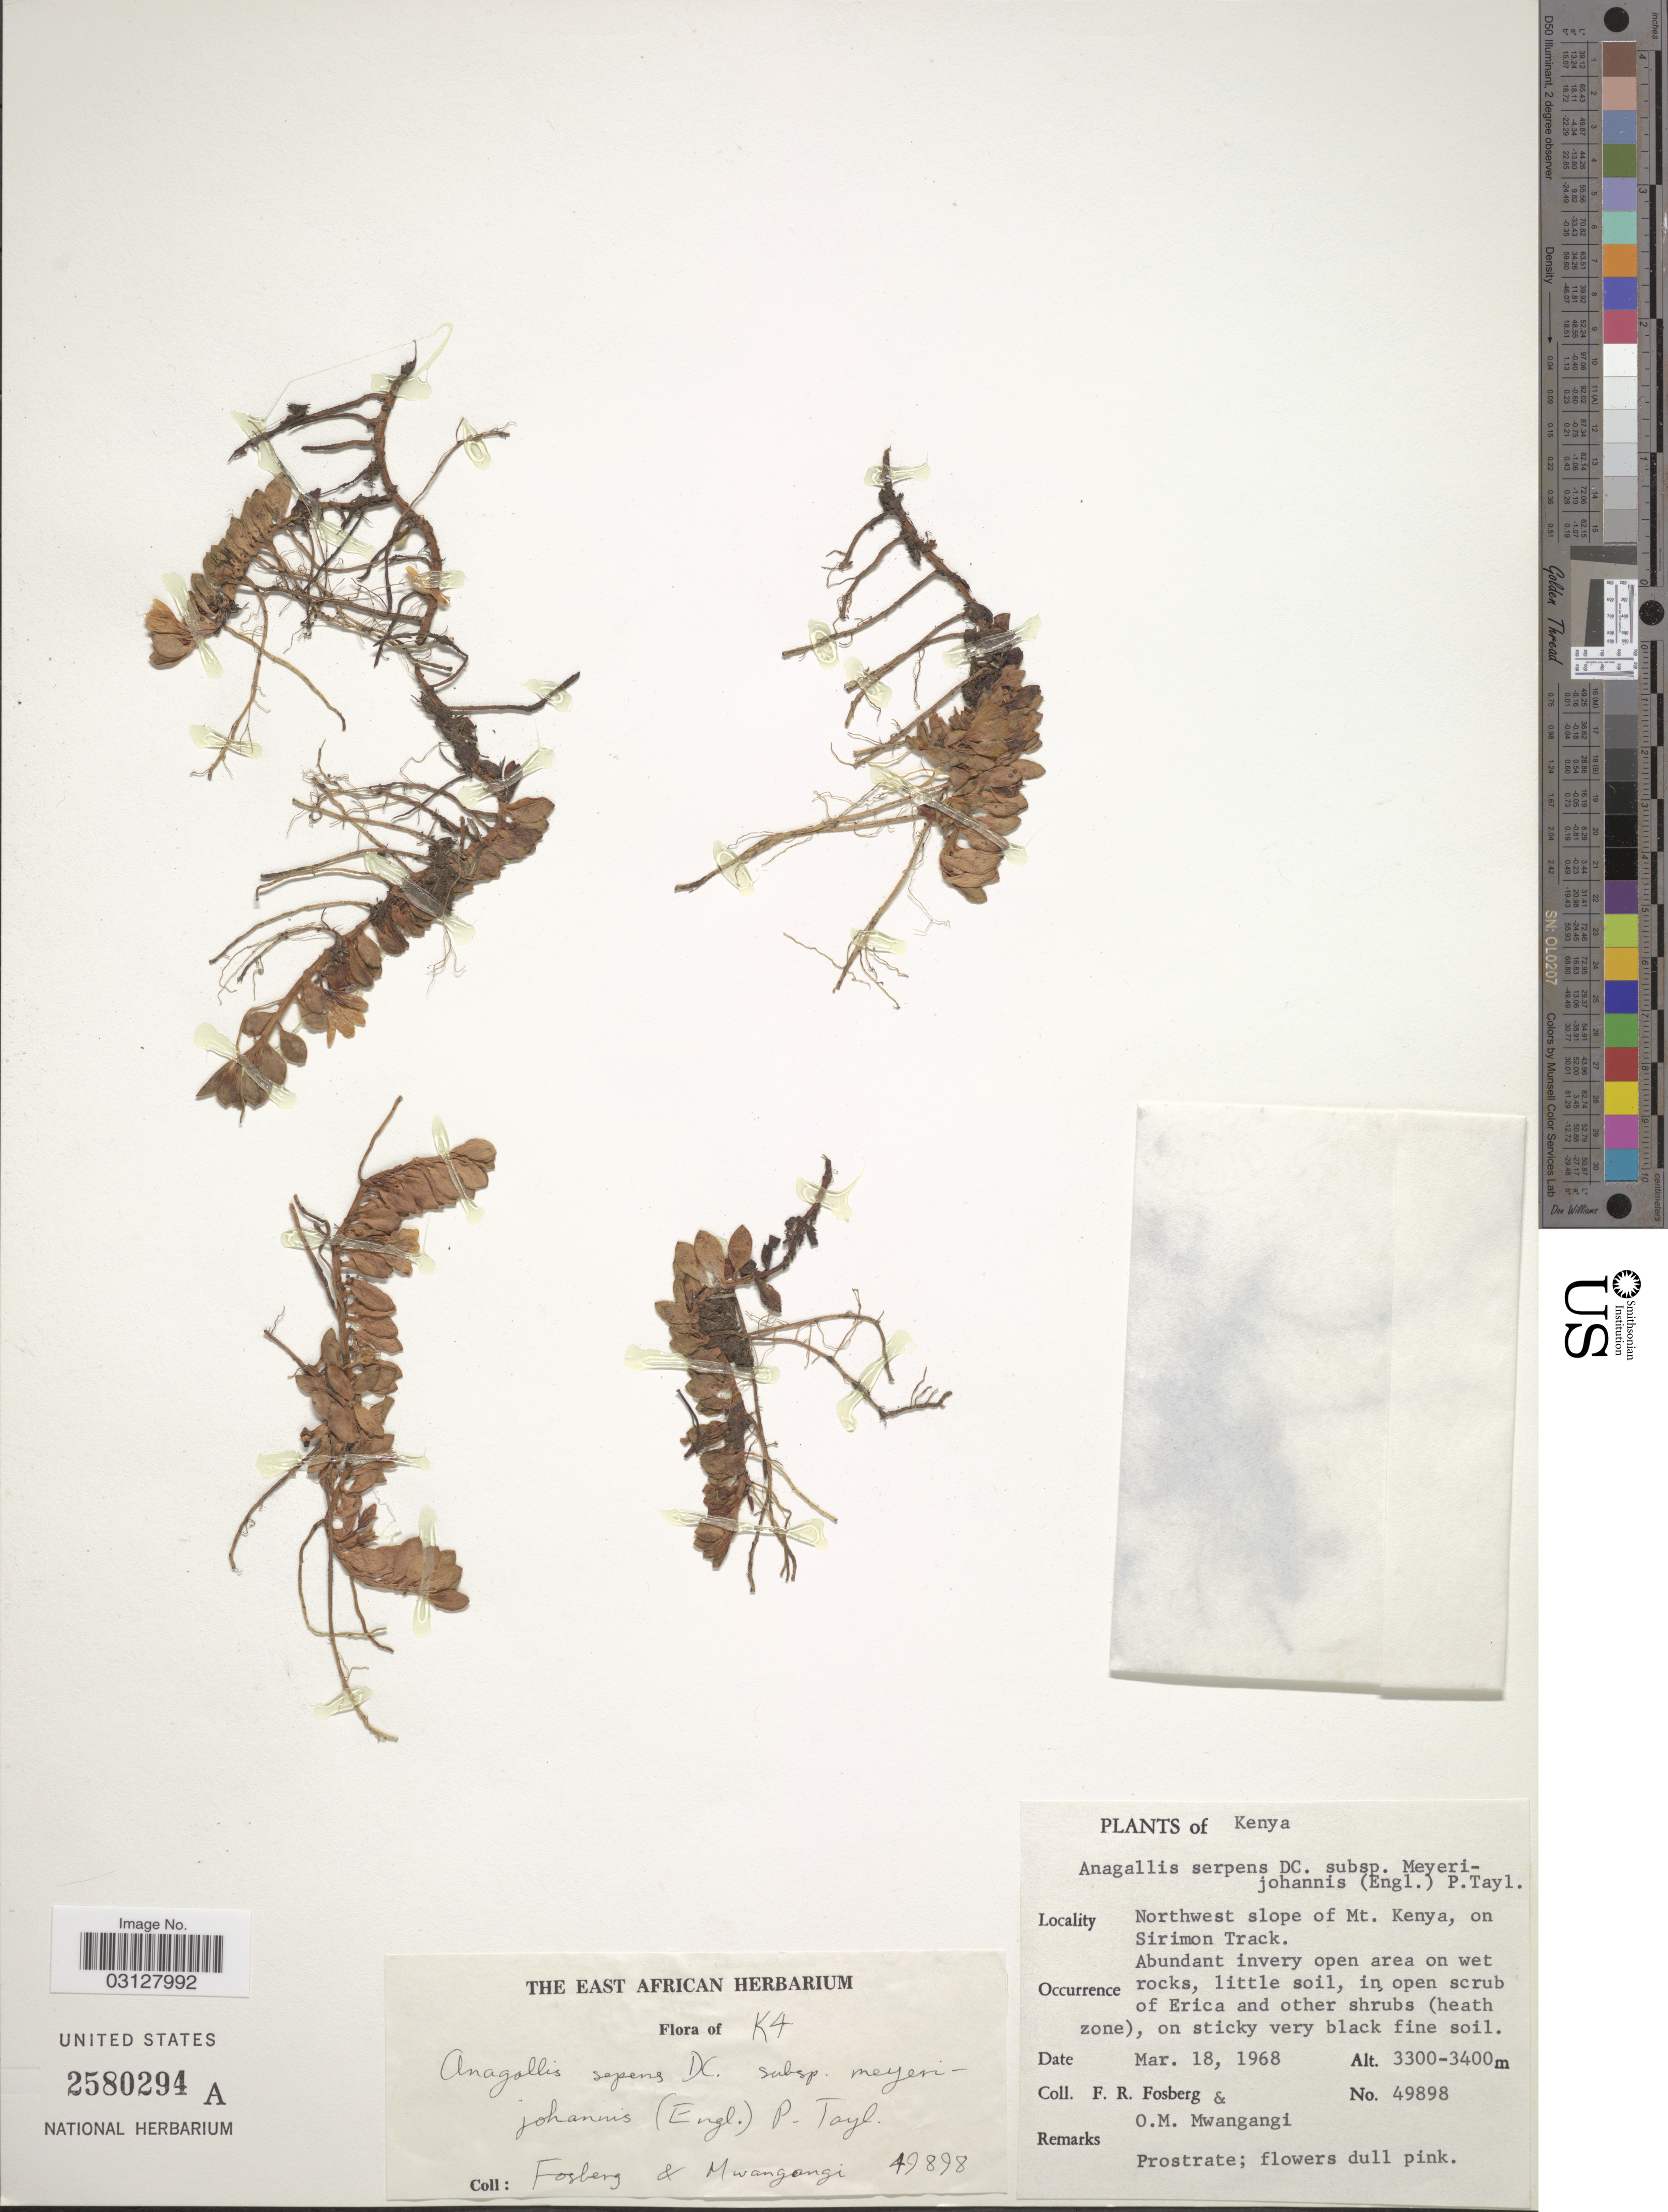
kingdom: Plantae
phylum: Tracheophyta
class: Magnoliopsida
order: Ericales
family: Primulaceae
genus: Anagallis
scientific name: Anagallis serpens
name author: Hochst. ex Duby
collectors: F. R. Fosberg & O. M. Mwangangi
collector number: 49898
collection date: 1968-03-18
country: Kenya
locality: Northwest slope of Mt. Kenya, on Sirimon Track.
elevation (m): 3300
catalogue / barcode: US 2580294A